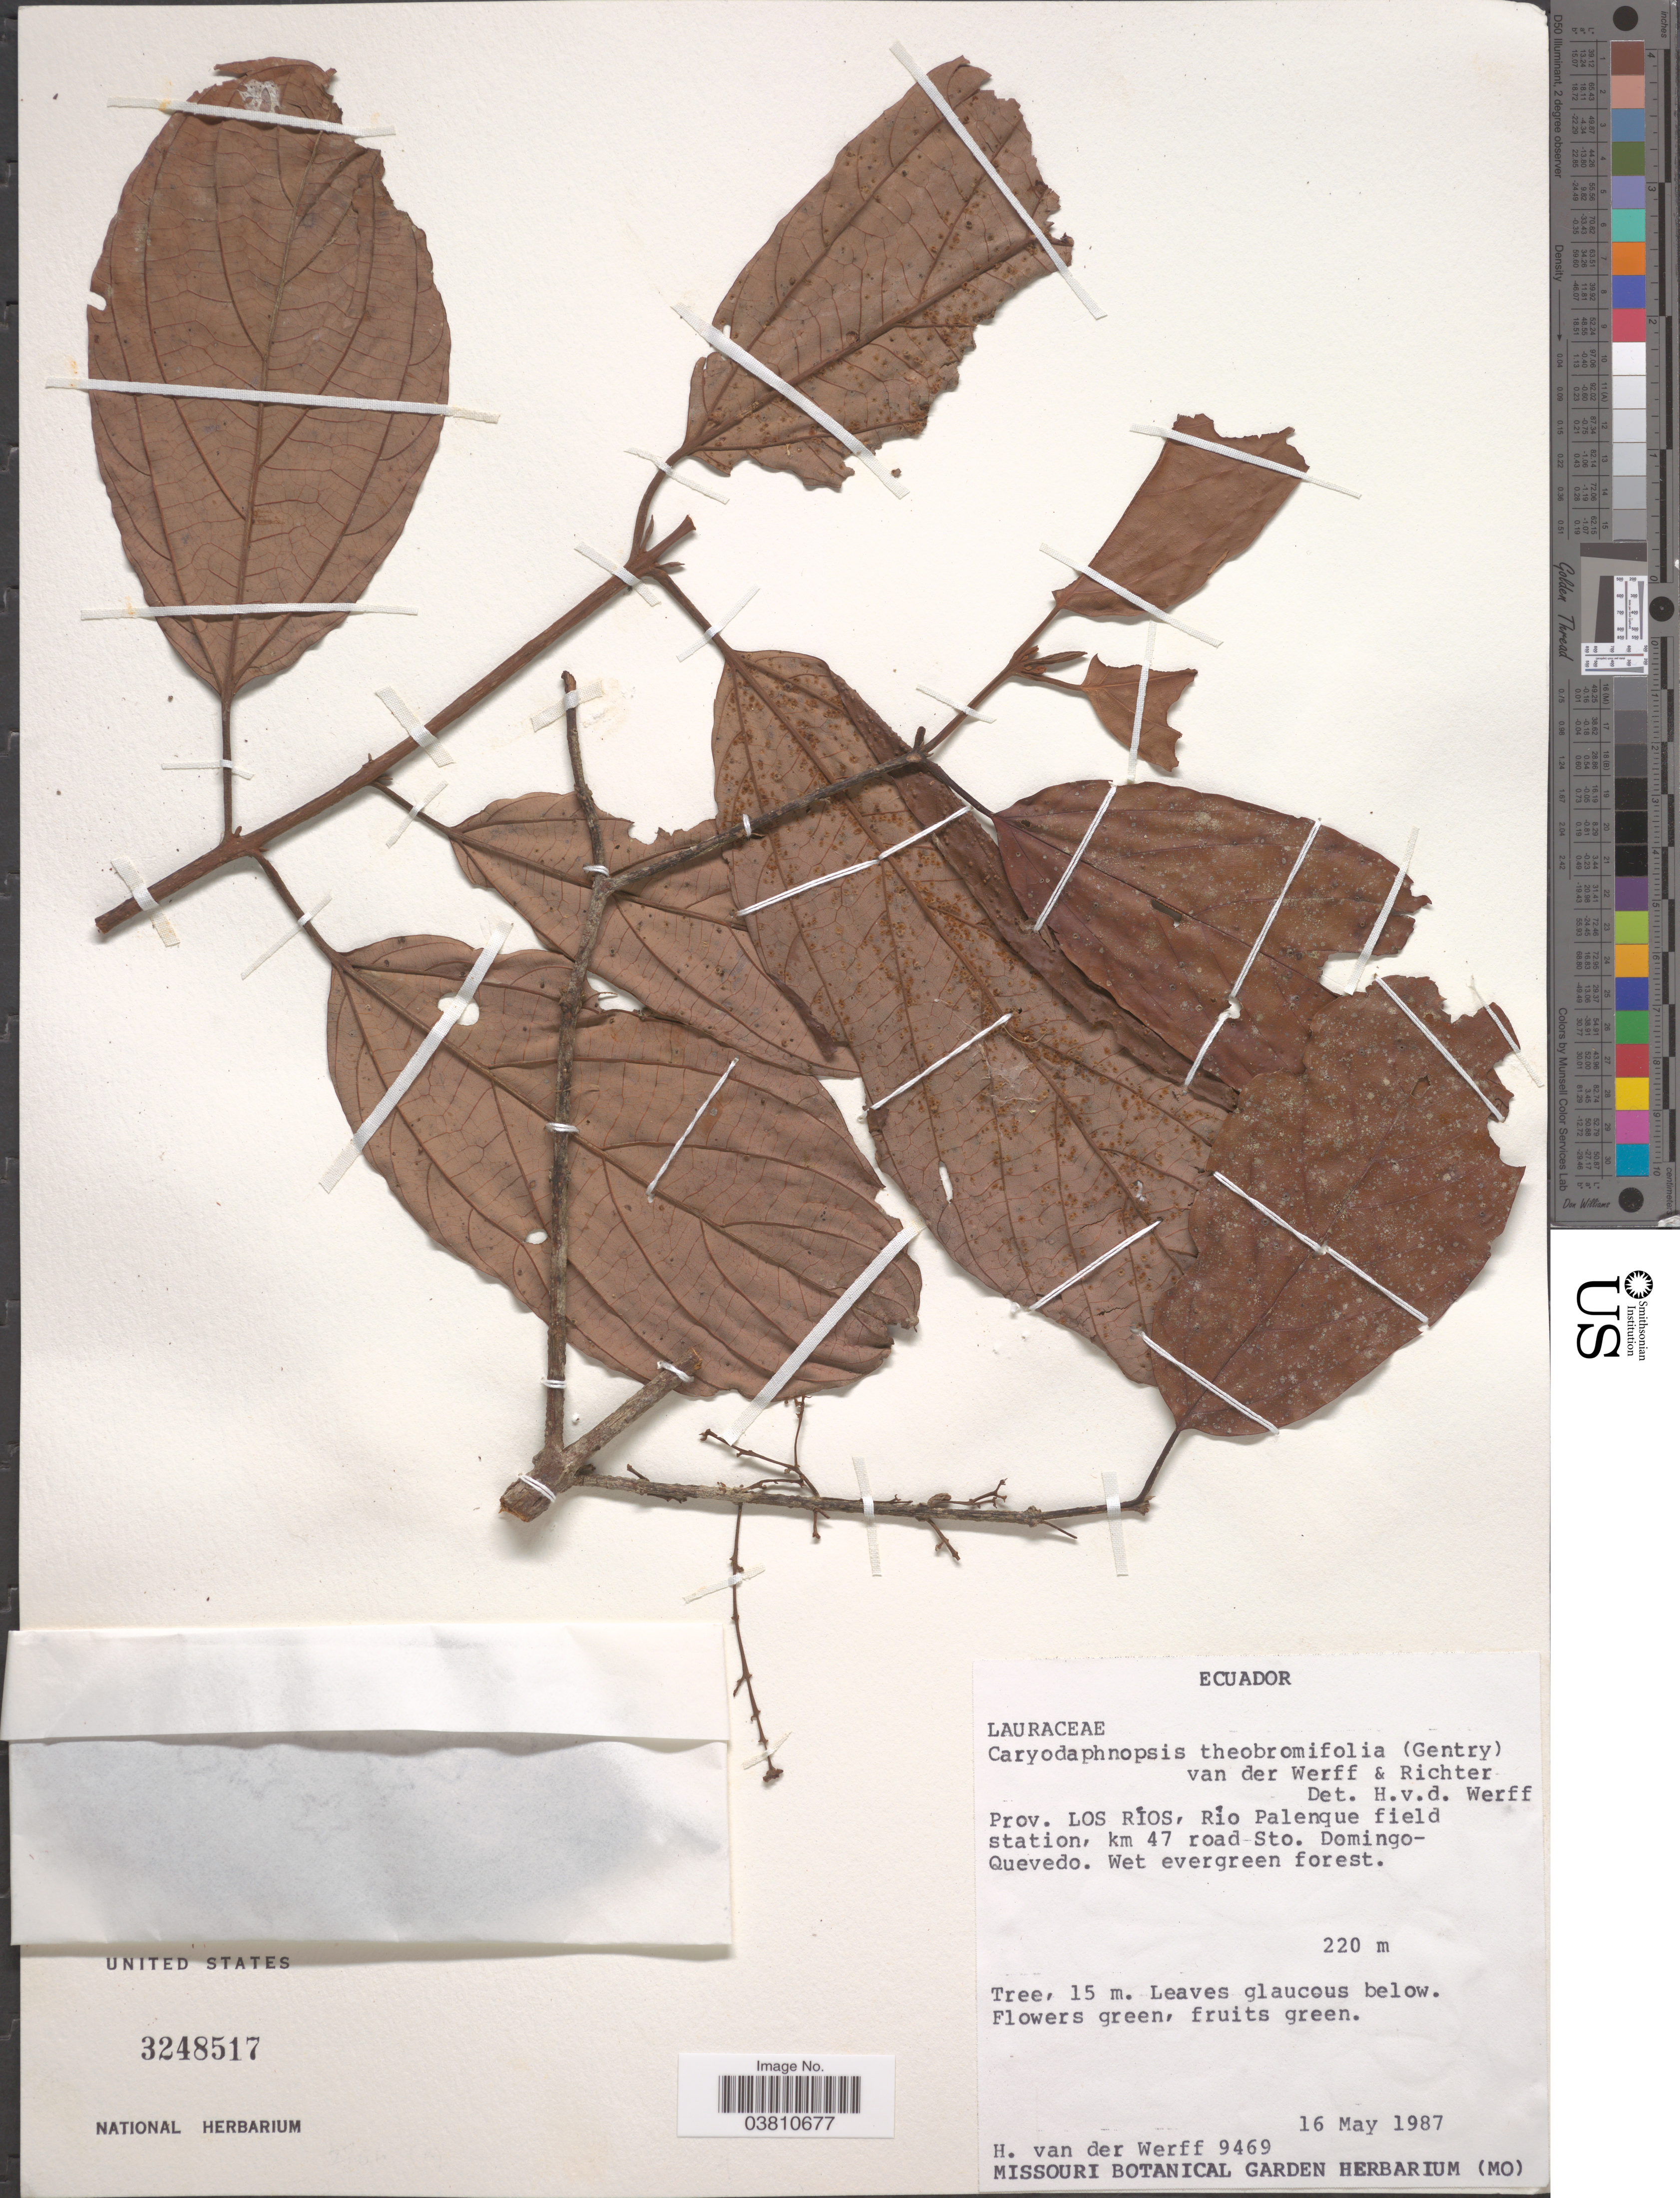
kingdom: Plantae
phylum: Tracheophyta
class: Magnoliopsida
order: Laurales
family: Lauraceae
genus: Caryodaphnopsis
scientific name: Caryodaphnopsis theobromifolia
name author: (A.H. Gentry) van der Werff & H.G. Richt.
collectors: H. van der Werff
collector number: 9469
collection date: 1987-05-16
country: Ecuador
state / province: Los Ríos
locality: Río Palenque field station, km 47 road Sto. Domingo-Quevedo.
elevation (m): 220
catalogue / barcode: US 3248517